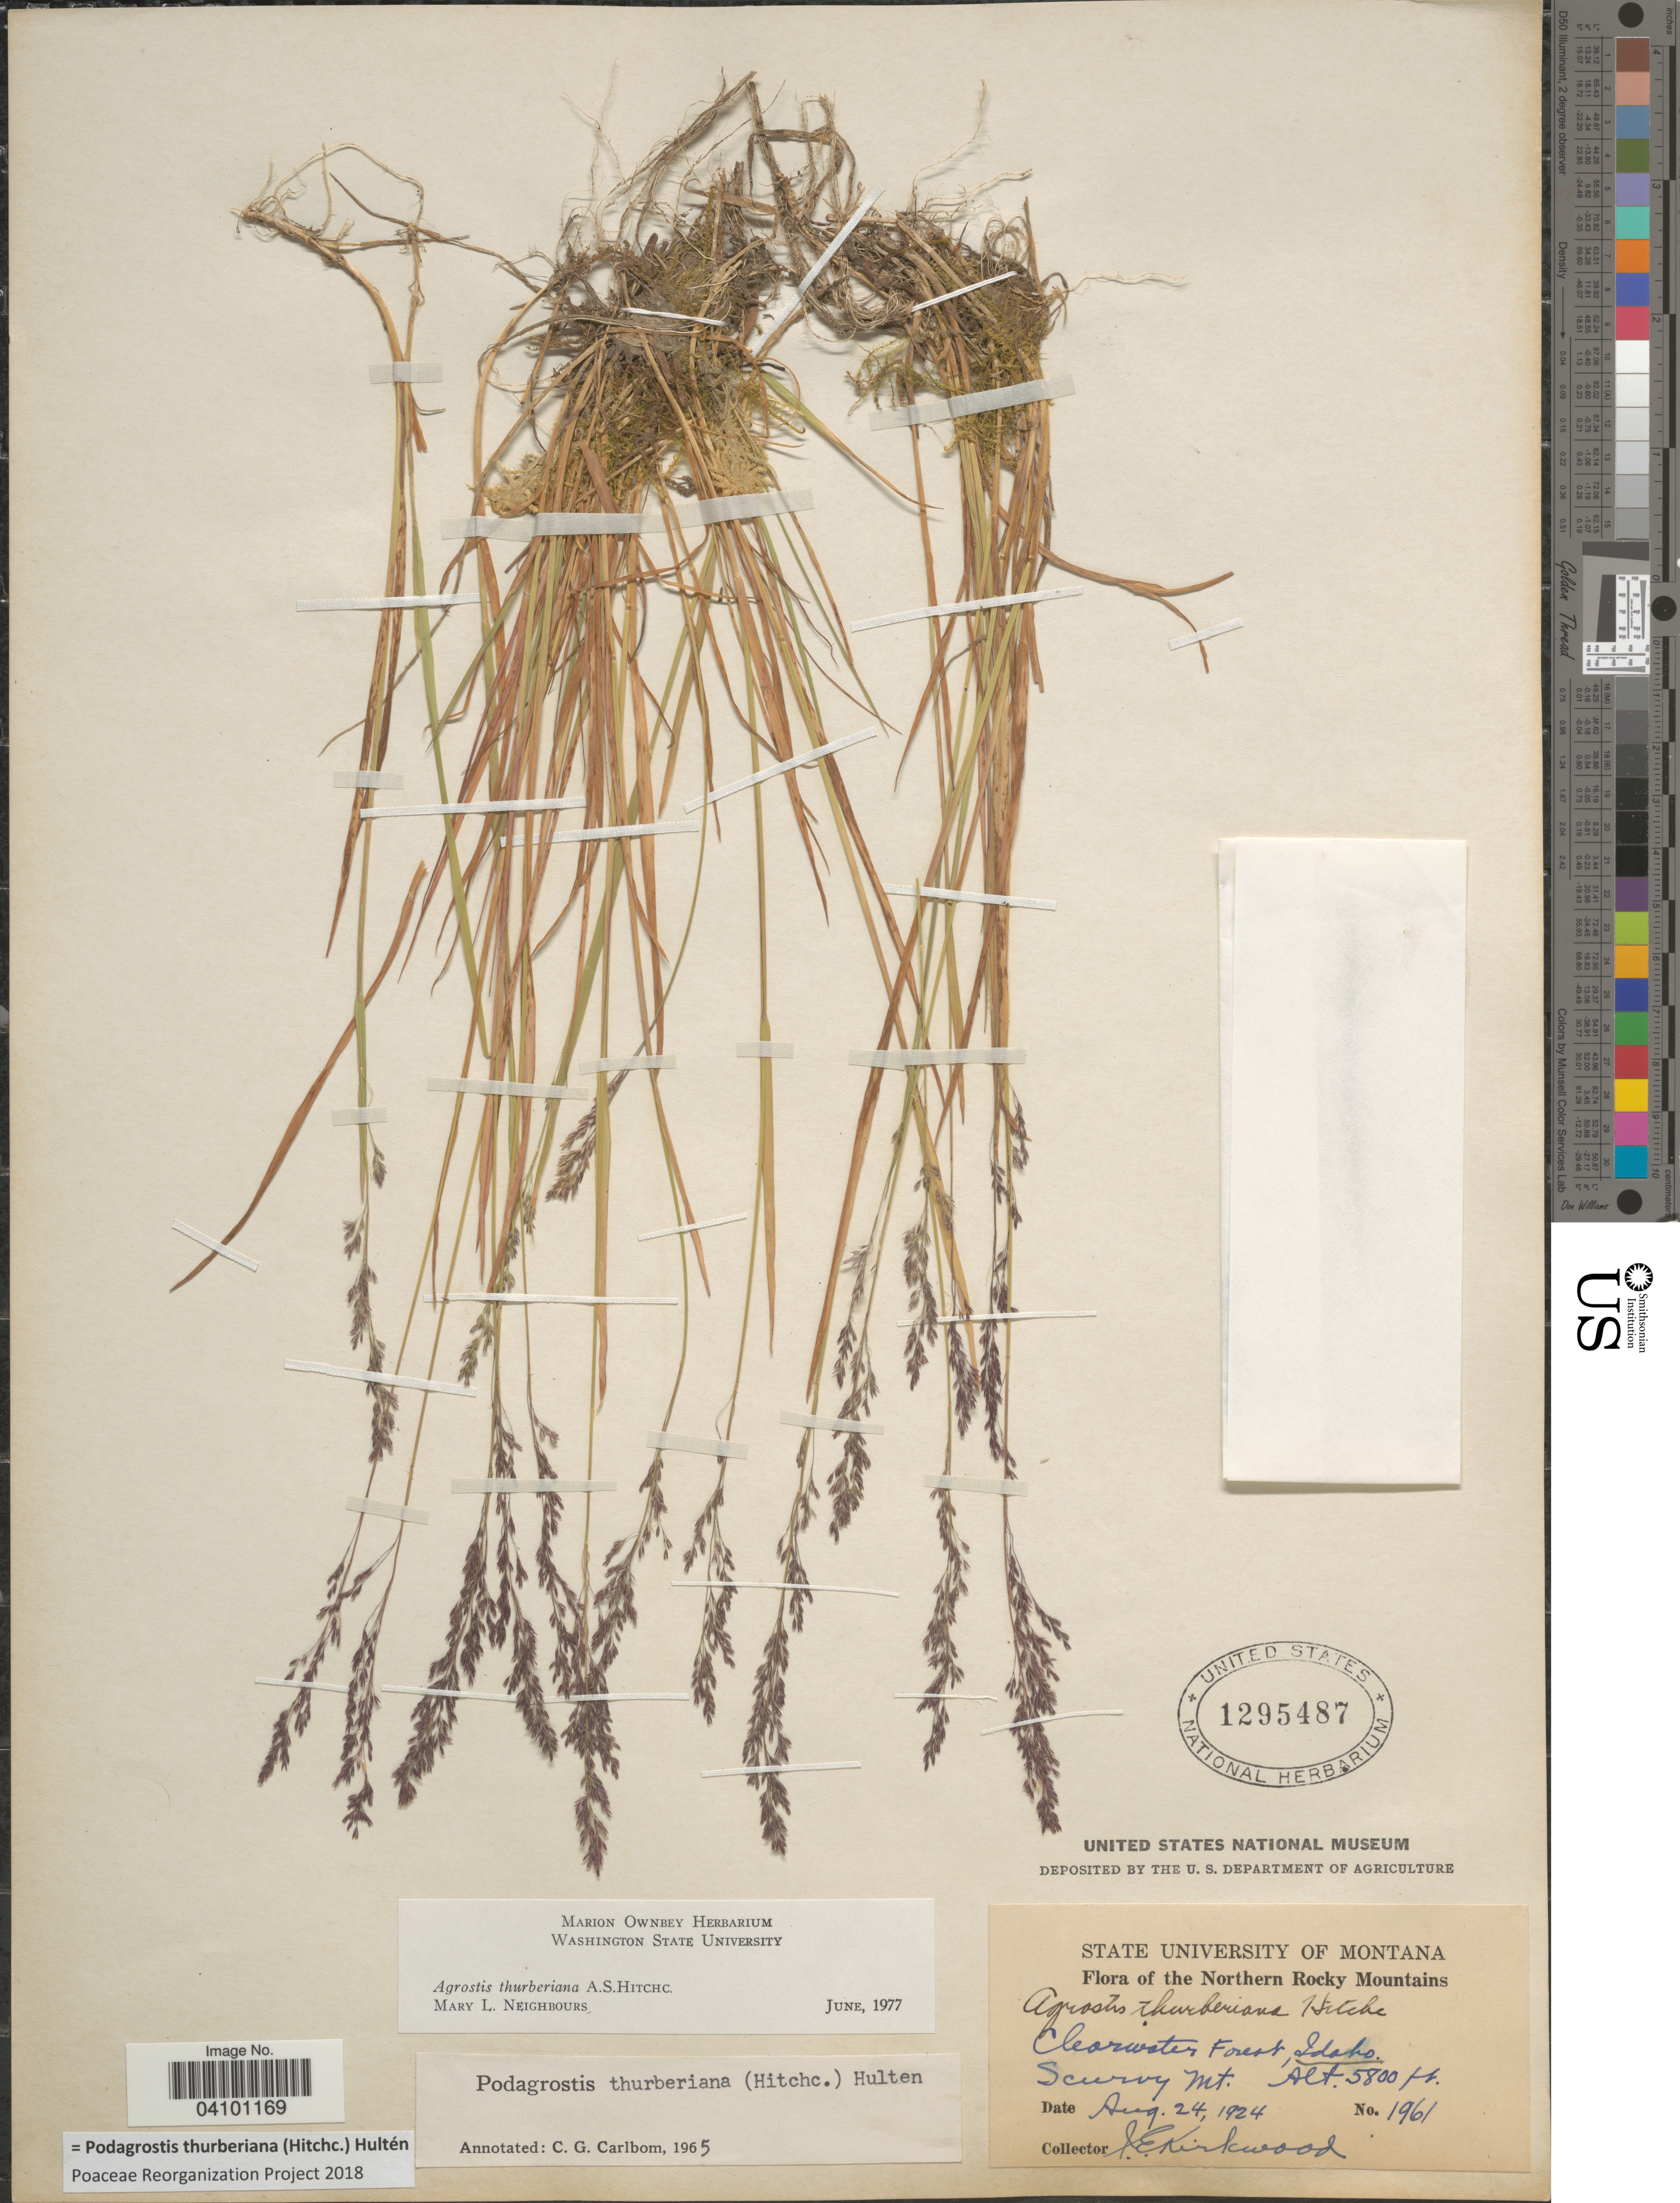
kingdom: Plantae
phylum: Tracheophyta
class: Liliopsida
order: Poales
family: Poaceae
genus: Podagrostis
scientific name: Podagrostis thurberiana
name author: Hitchc.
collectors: J. Kirkwood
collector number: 1961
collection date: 1924-08-24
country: United States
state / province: Montana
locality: Northern Rocky Mountains. Clearwater Forest. Scurvy Mt.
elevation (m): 1768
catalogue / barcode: US 1295487